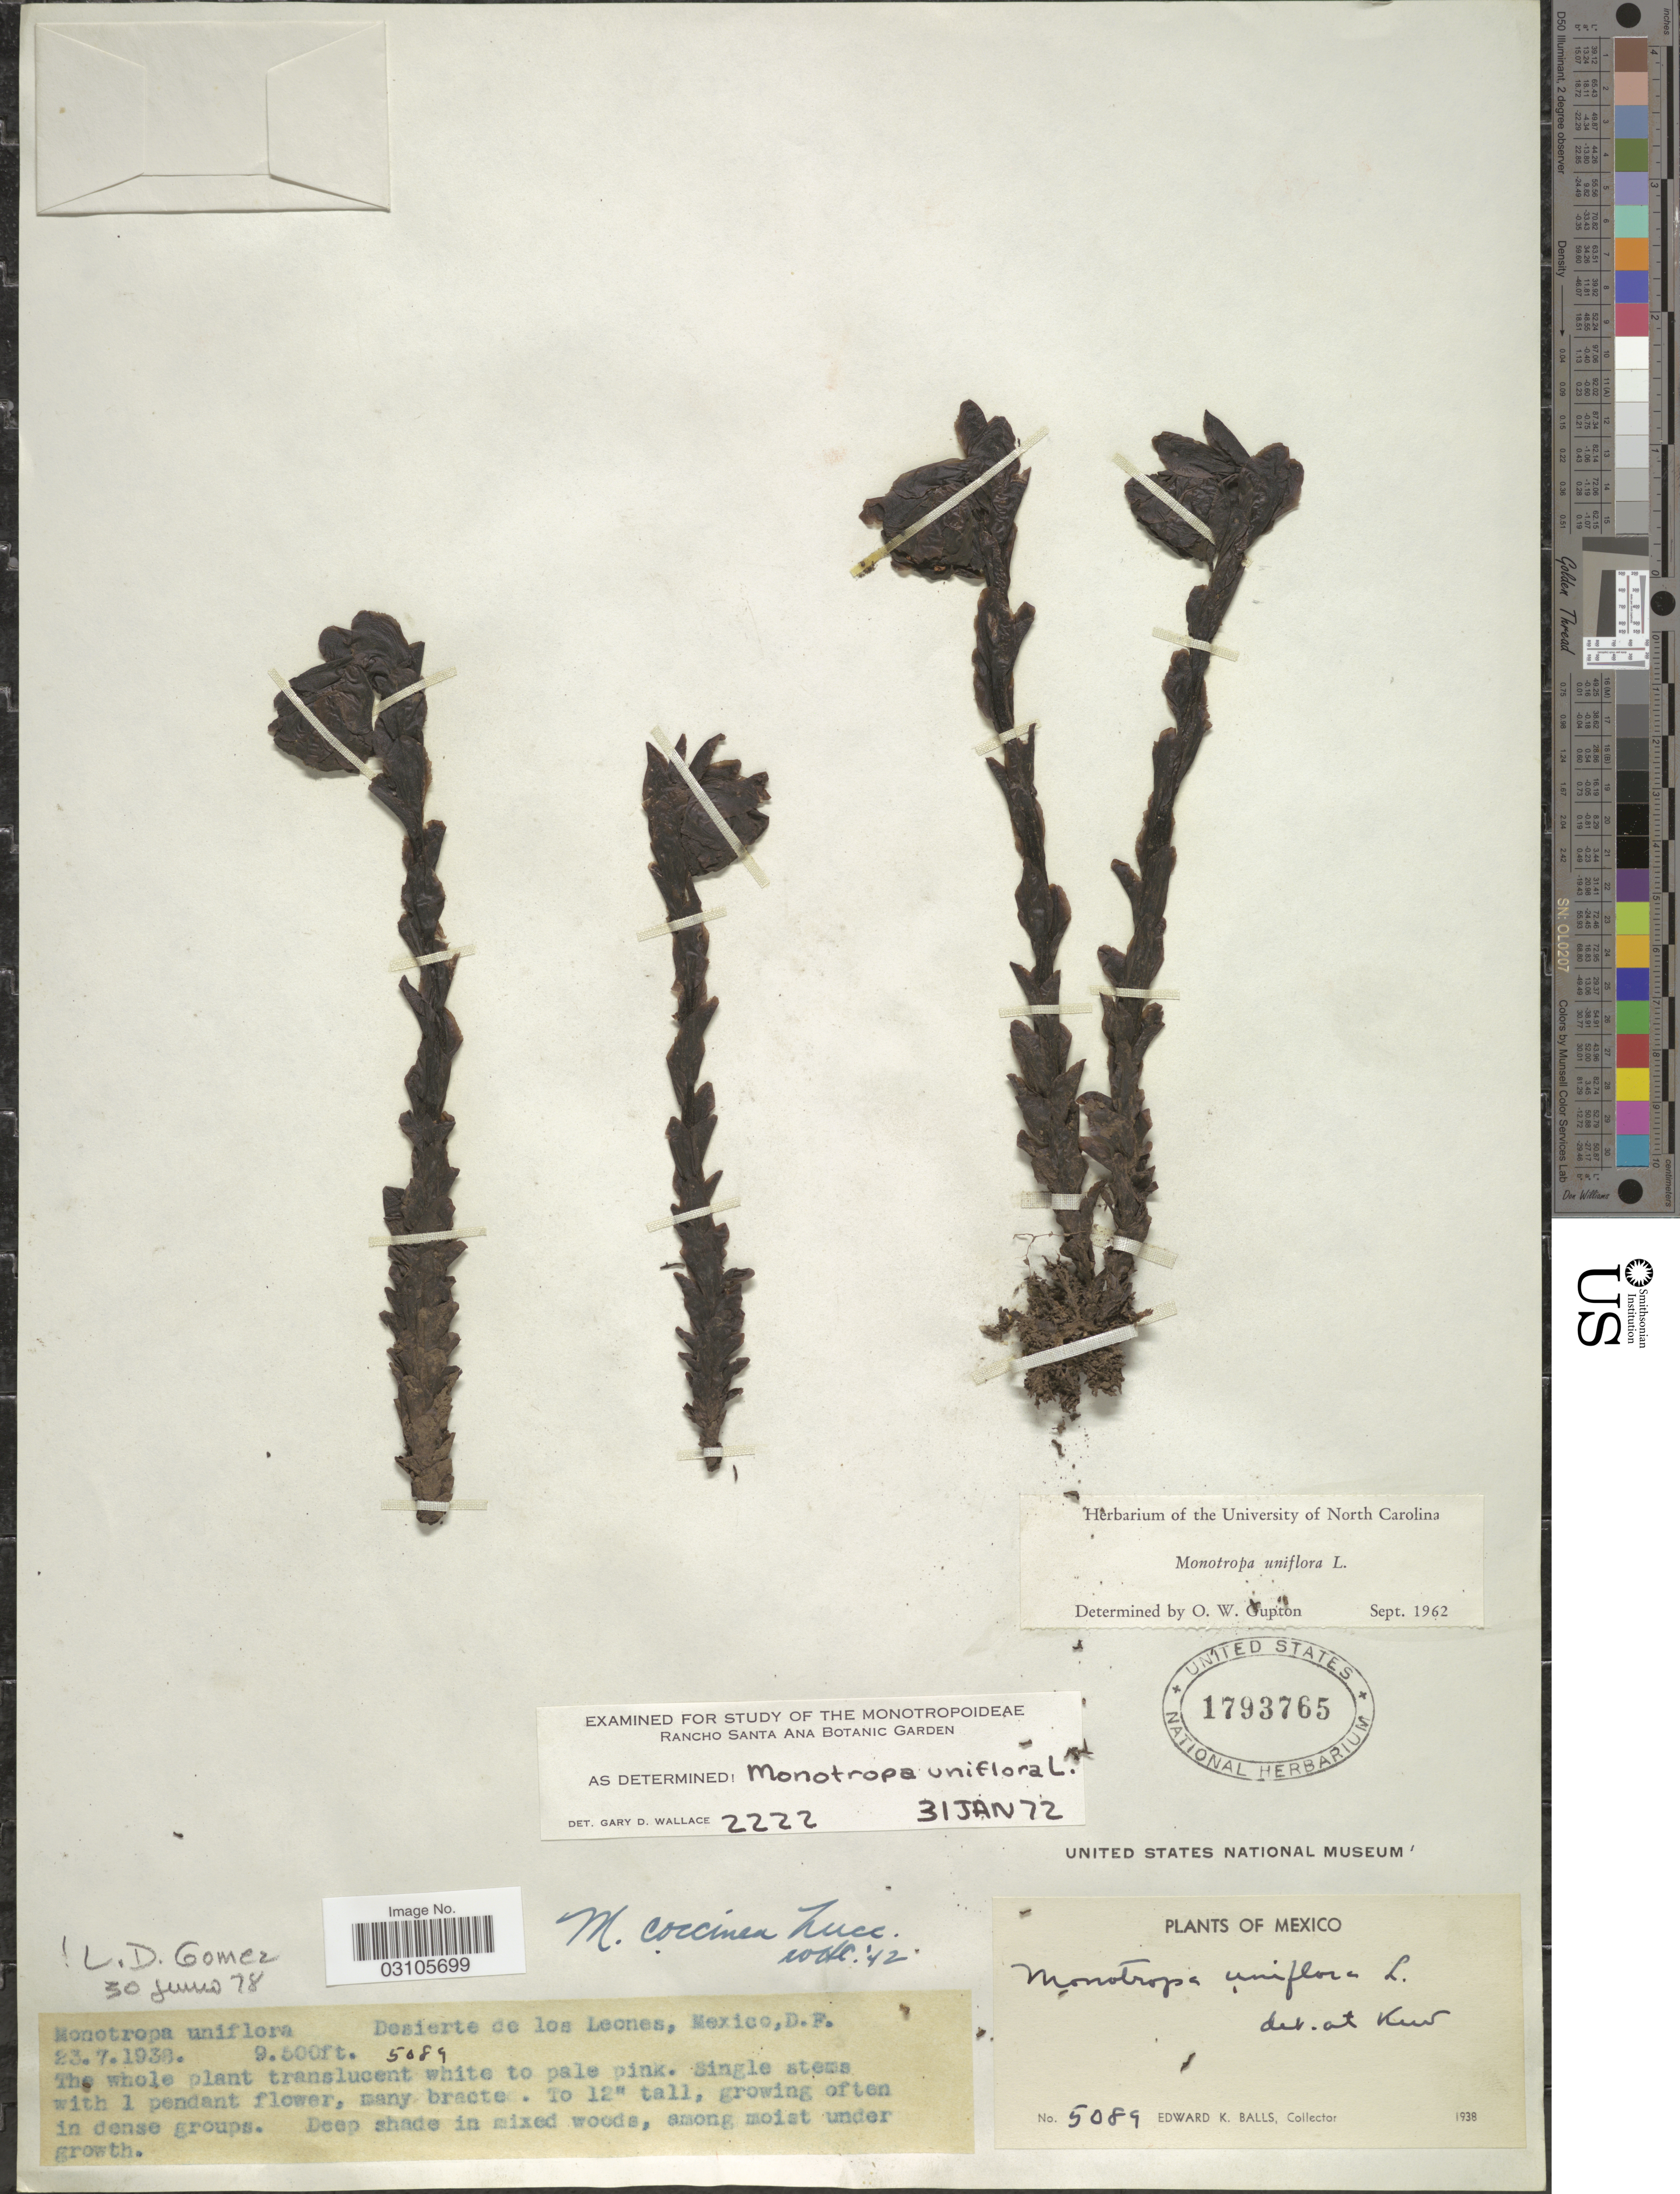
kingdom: Plantae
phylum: Tracheophyta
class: Magnoliopsida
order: Ericales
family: Ericaceae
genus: Monotropa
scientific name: Monotropa uniflora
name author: L.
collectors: E. K. Balls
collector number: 50889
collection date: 1938-07-23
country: Mexico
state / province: Distrito Federal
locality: Desierto de los Leones.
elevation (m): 2896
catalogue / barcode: US 1793765